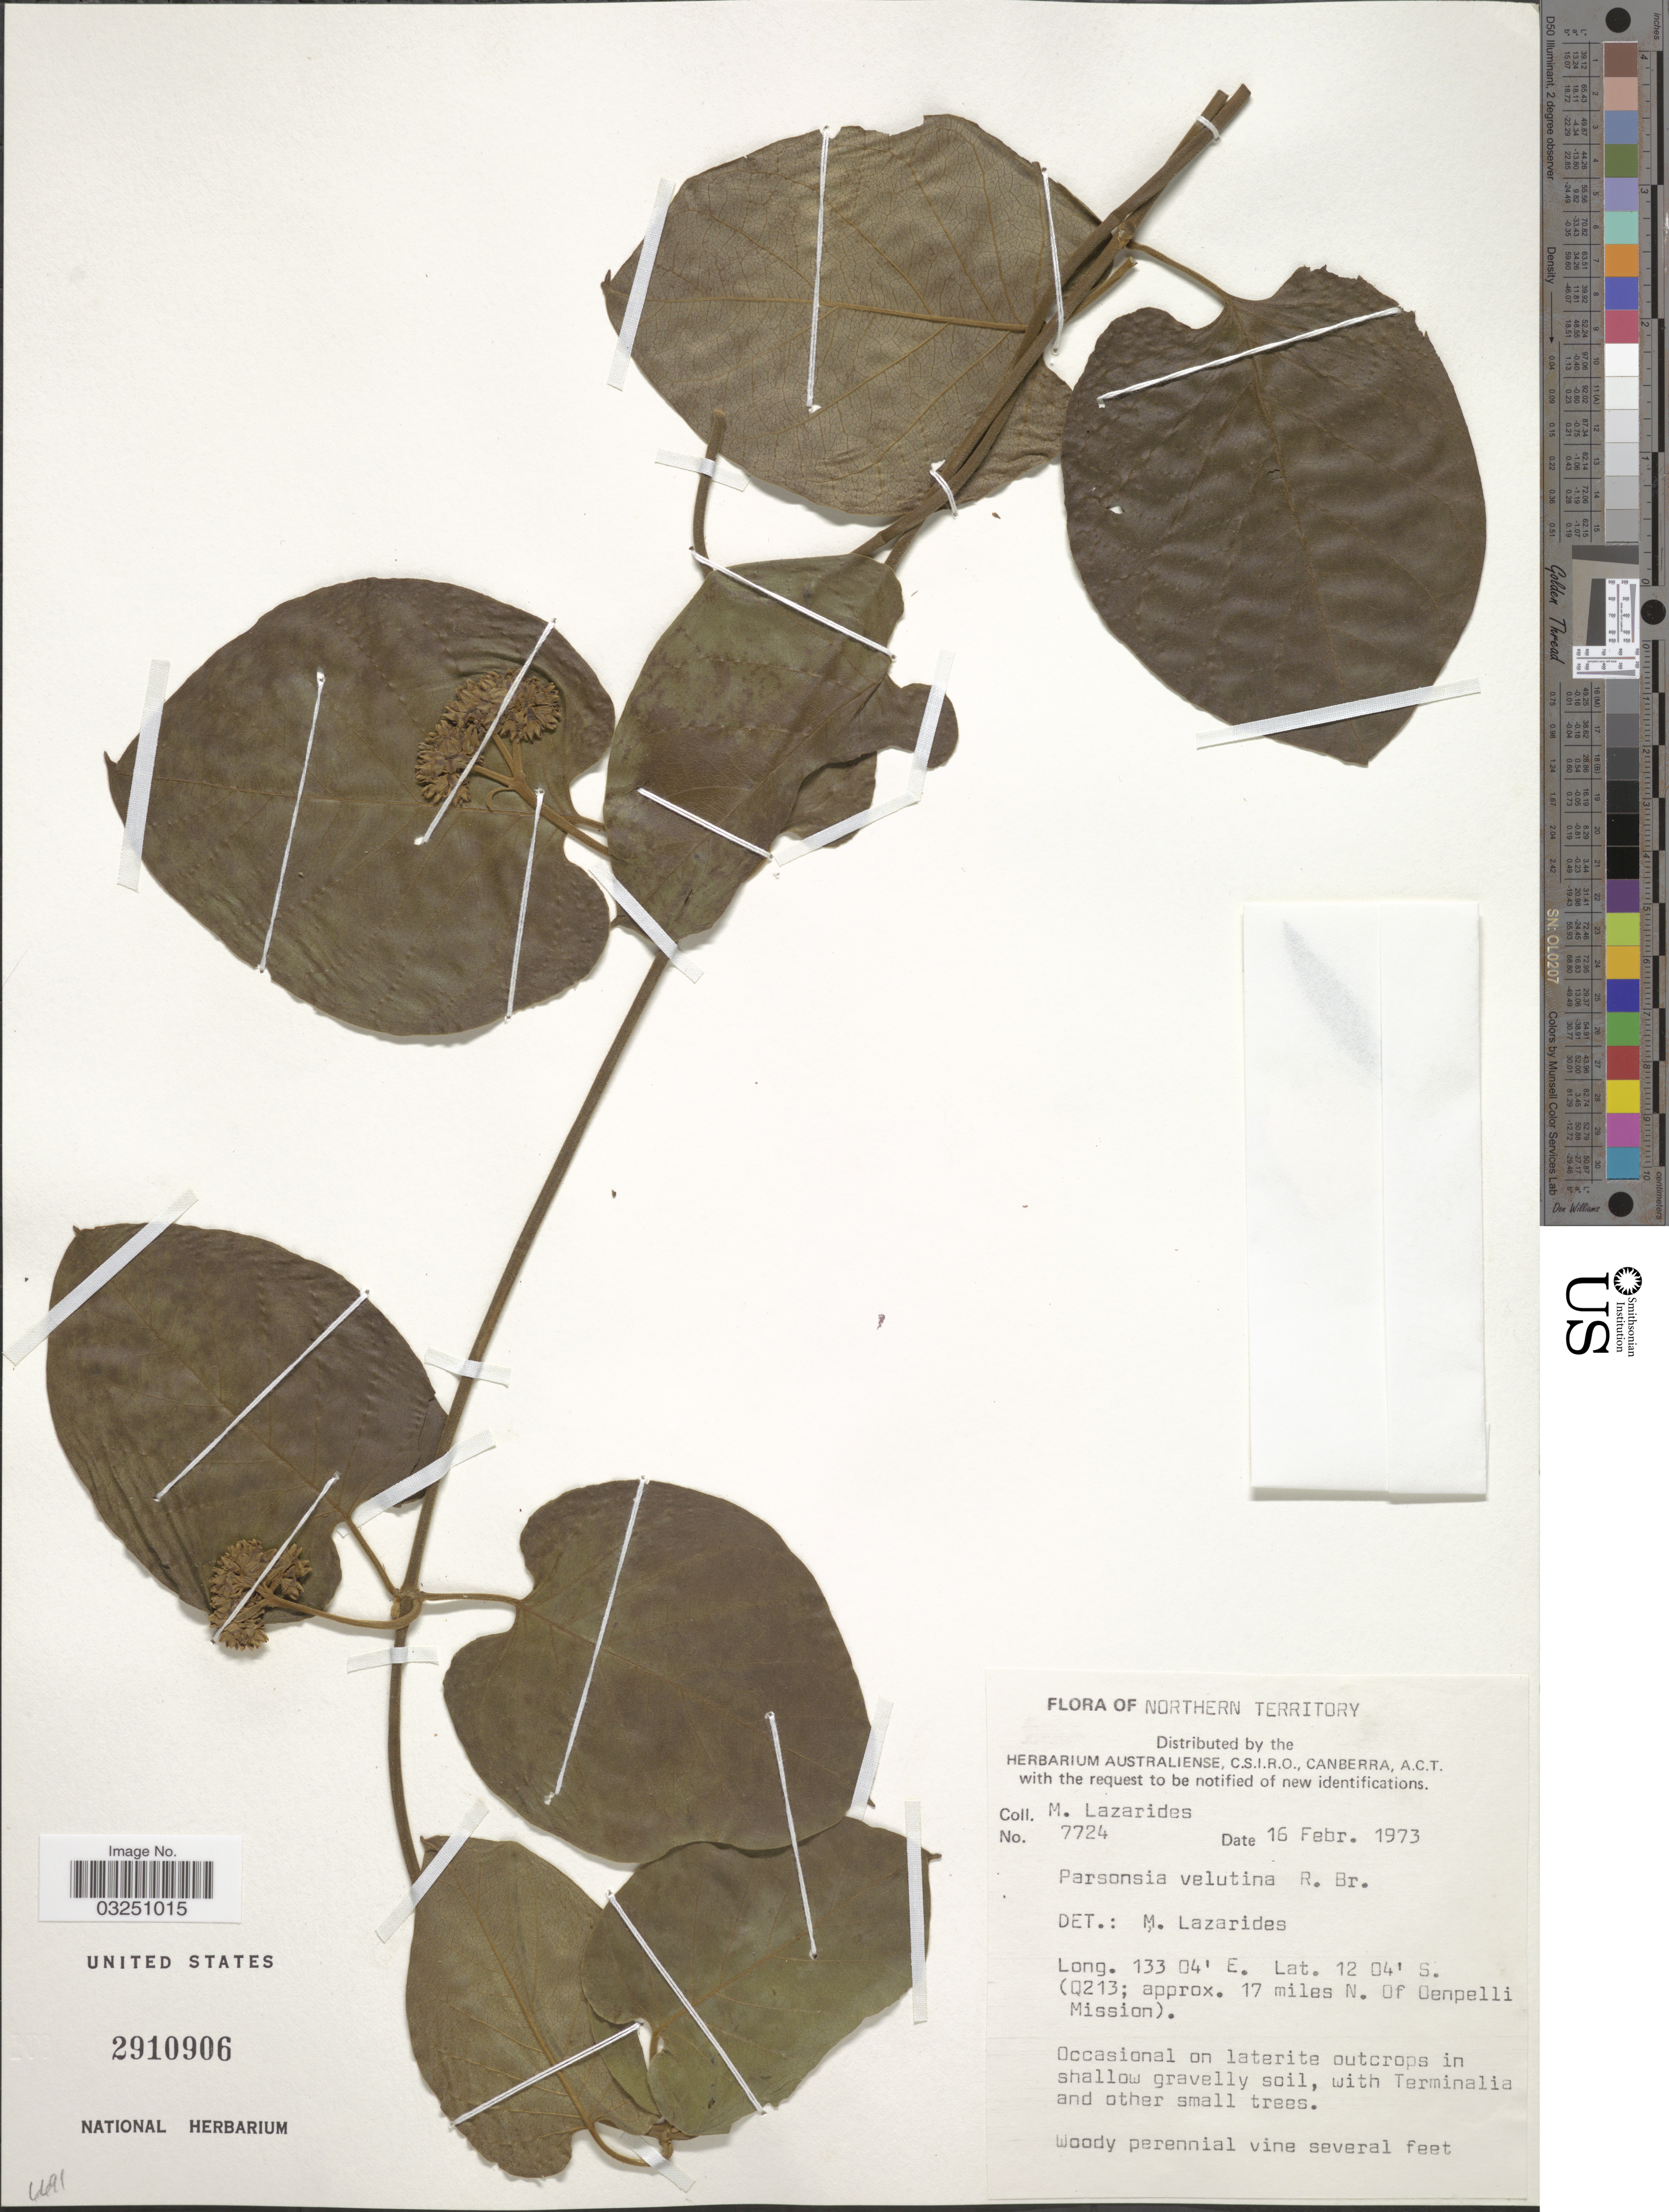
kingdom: Plantae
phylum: Tracheophyta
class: Magnoliopsida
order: Gentianales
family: Apocynaceae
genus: Parsonsia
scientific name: Parsonsia velutina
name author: R. Br.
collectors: M. Lazarides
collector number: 7724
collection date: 1973-02-16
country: Australia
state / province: Northern Territory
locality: (Q213; approx. 17 miles N. of Oenpelli Mission).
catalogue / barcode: US 2910906